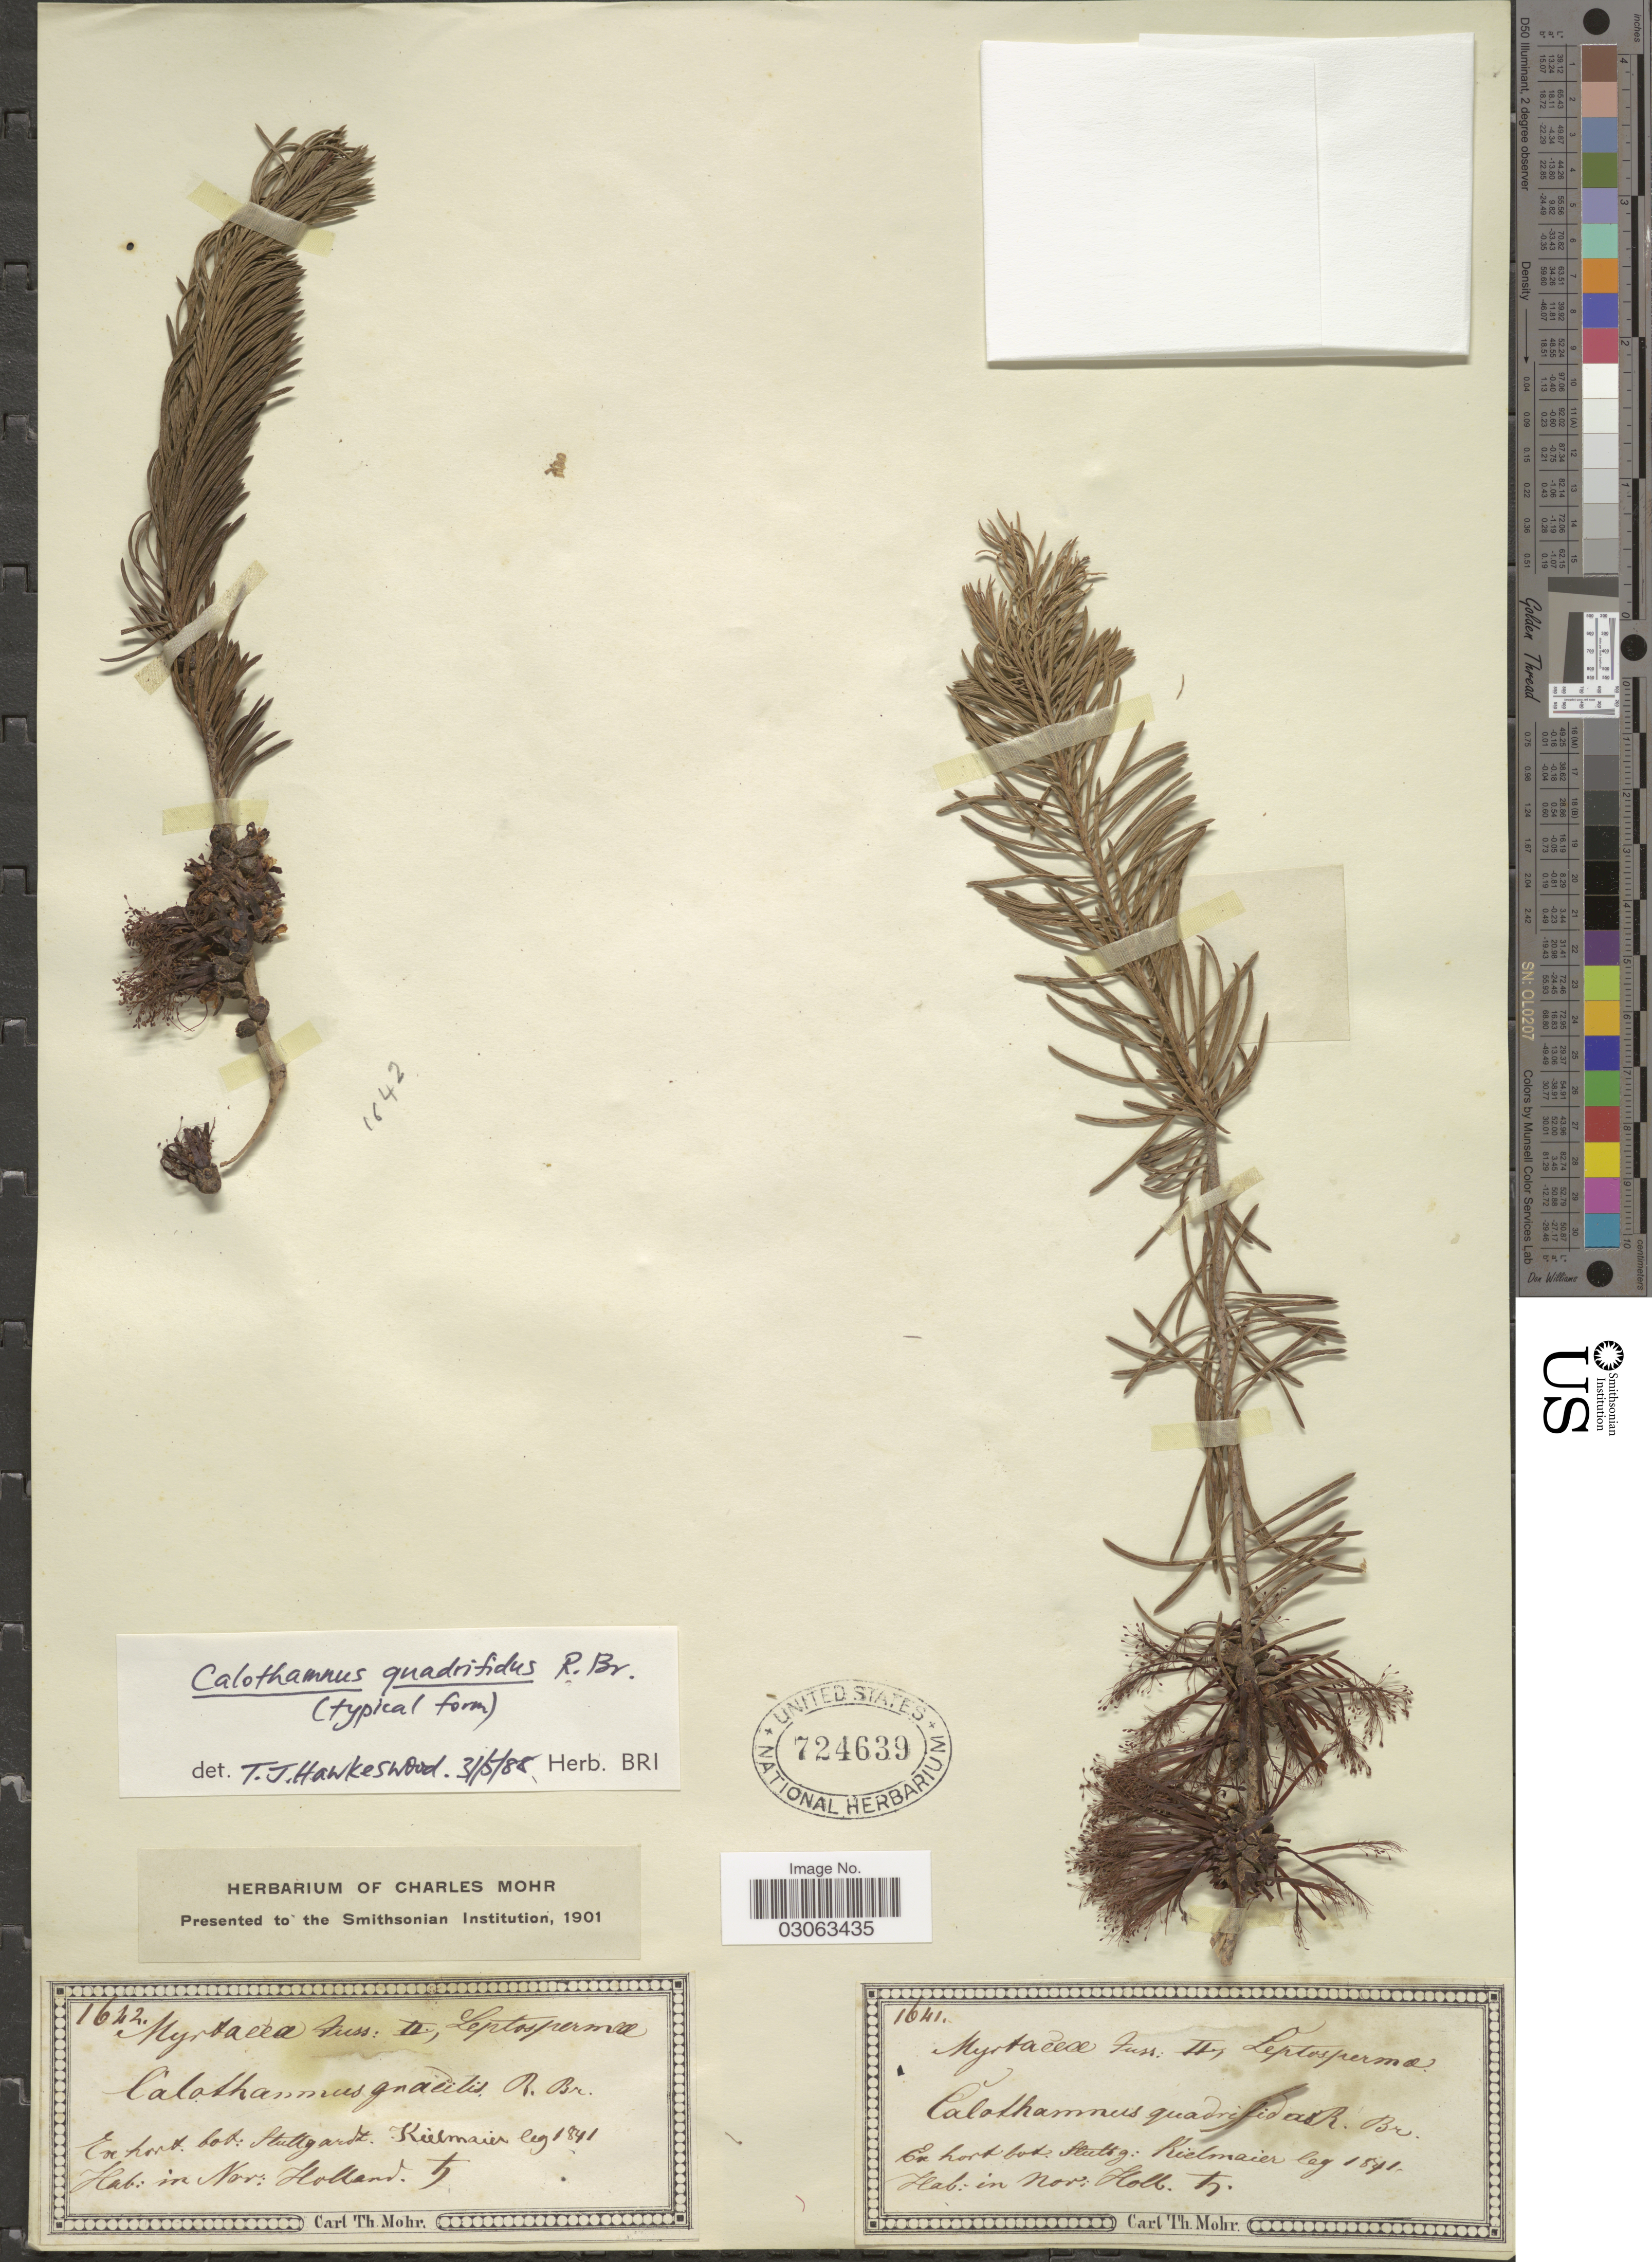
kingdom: Plantae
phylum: Tracheophyta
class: Magnoliopsida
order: Myrtales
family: Myrtaceae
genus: Calothamnus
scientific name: Calothamnus quadrifidus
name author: R. Br.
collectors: Kielmaier, --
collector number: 1622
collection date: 1841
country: Australia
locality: Nov. Holland.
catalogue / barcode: US 724639